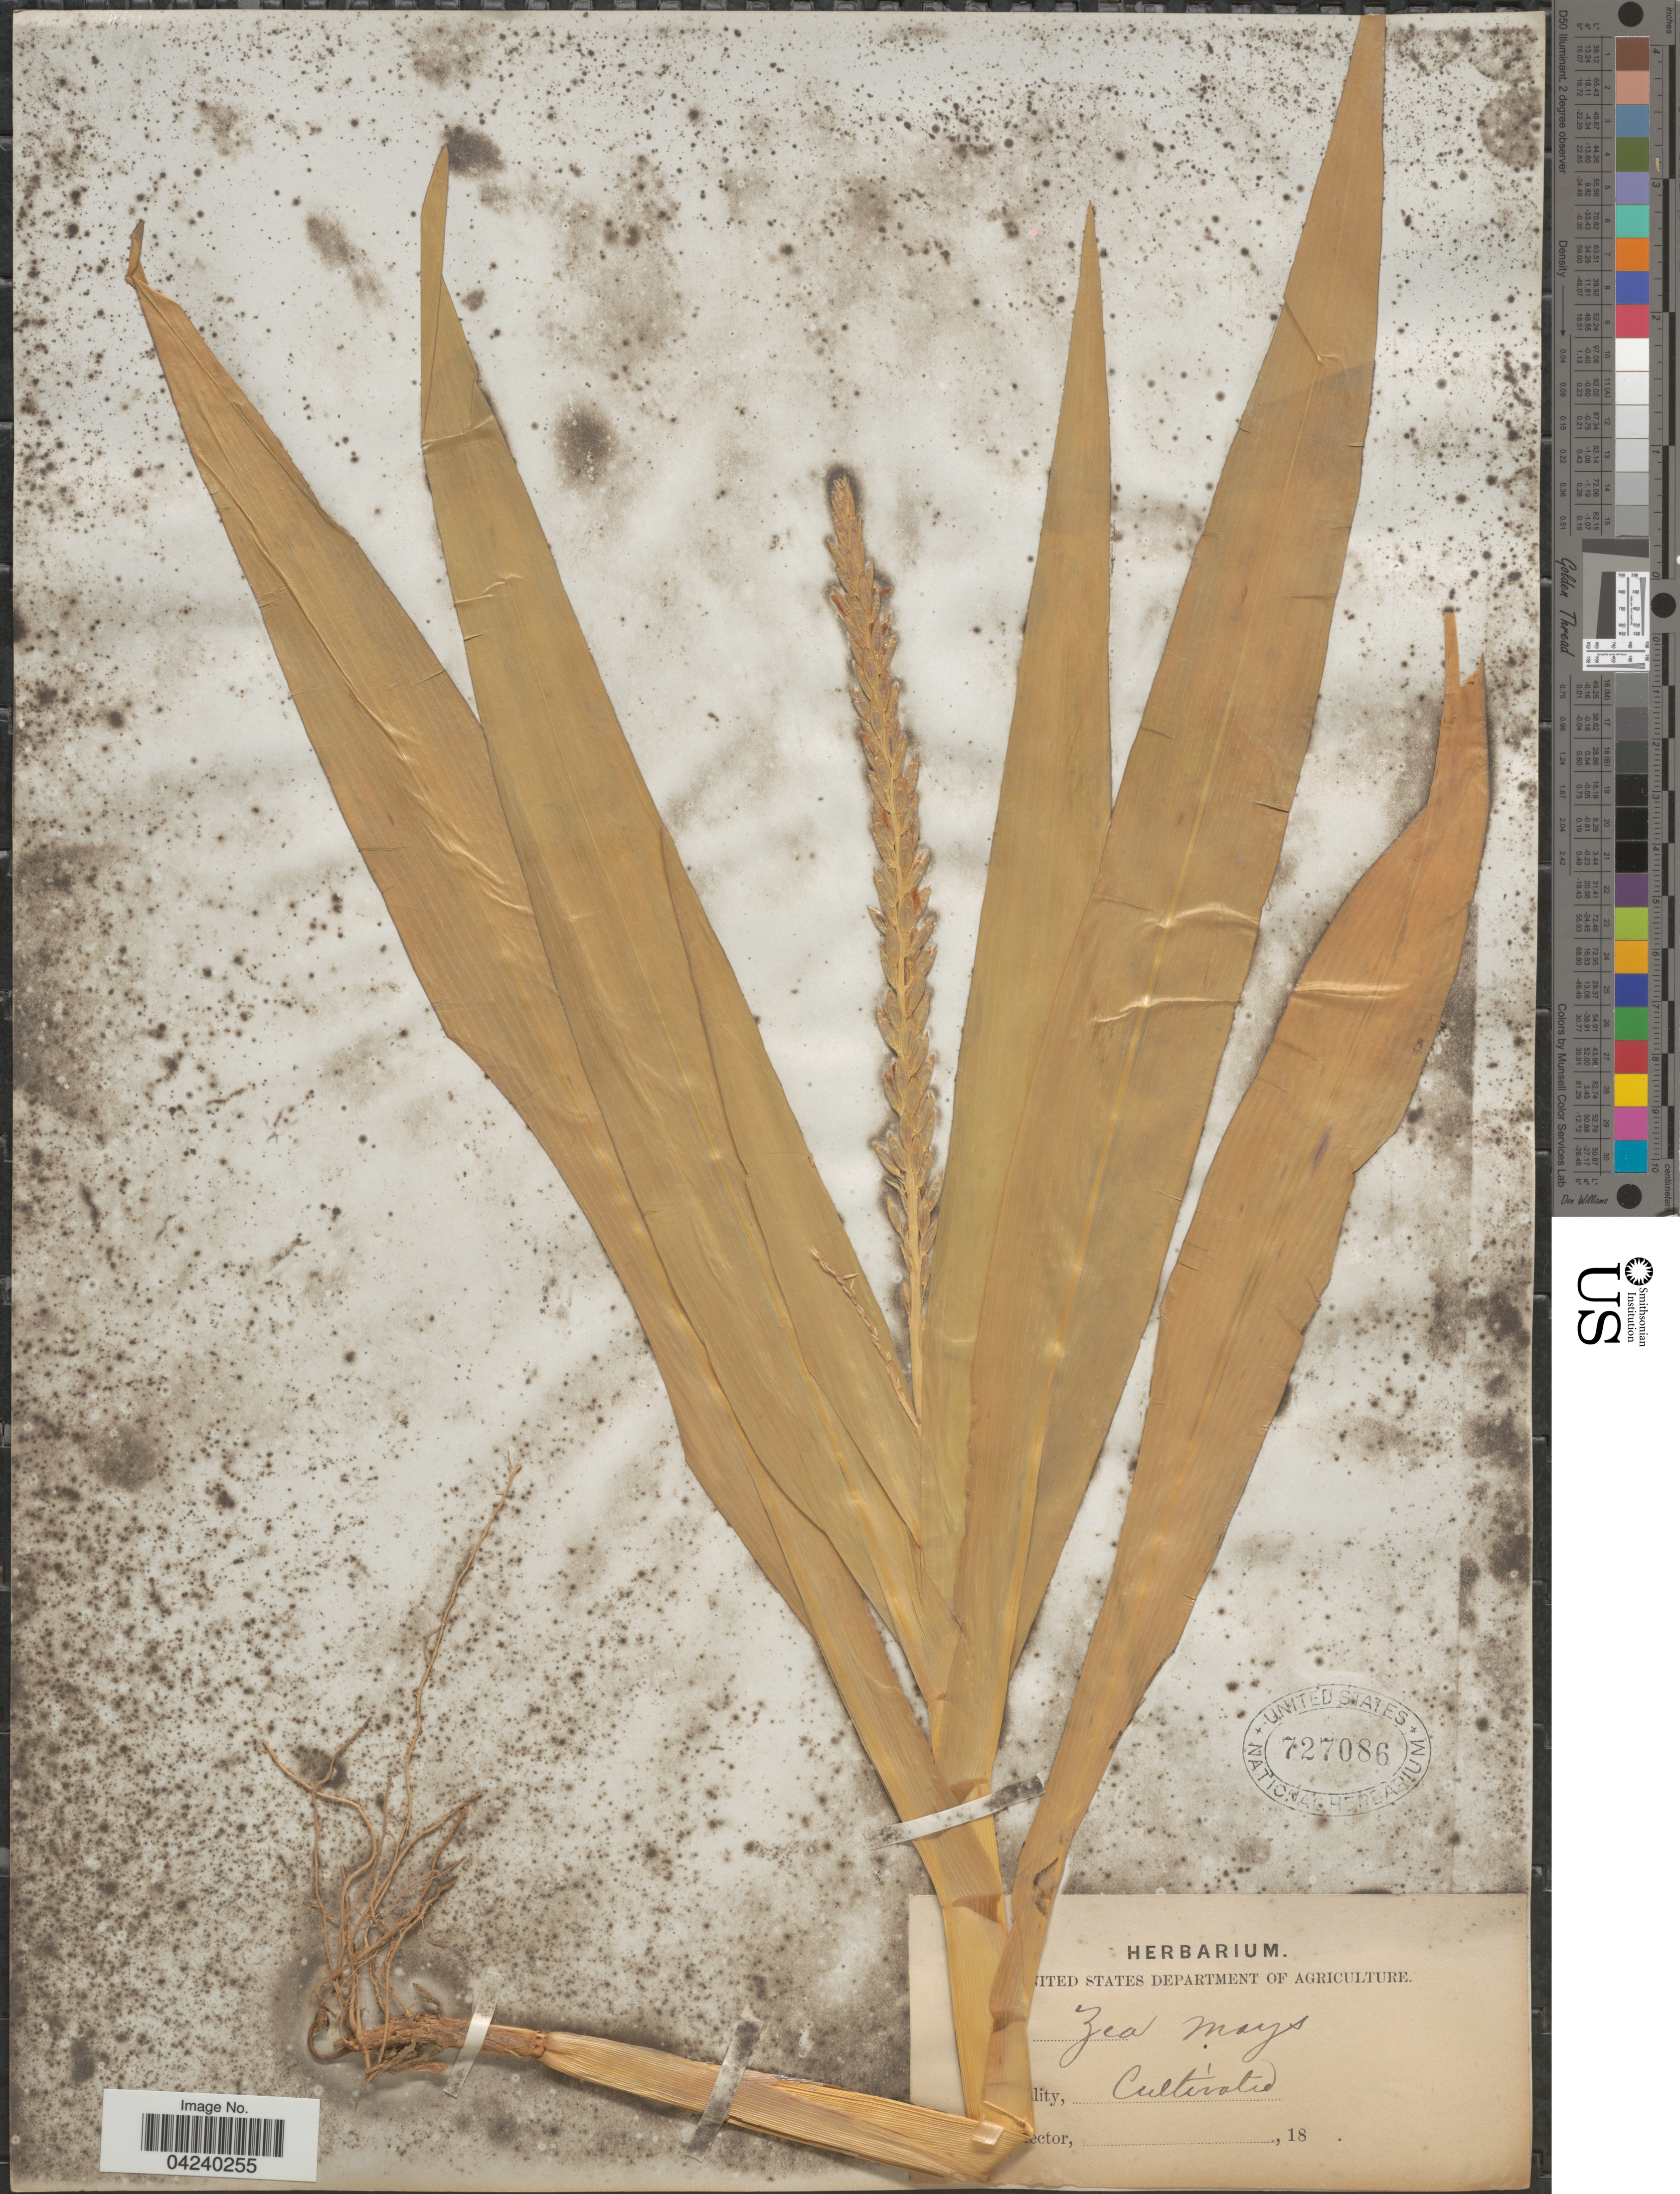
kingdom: Plantae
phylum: Tracheophyta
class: Liliopsida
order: Poales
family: Poaceae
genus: Zea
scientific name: Zea mays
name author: L.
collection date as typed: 18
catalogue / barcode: US 727086